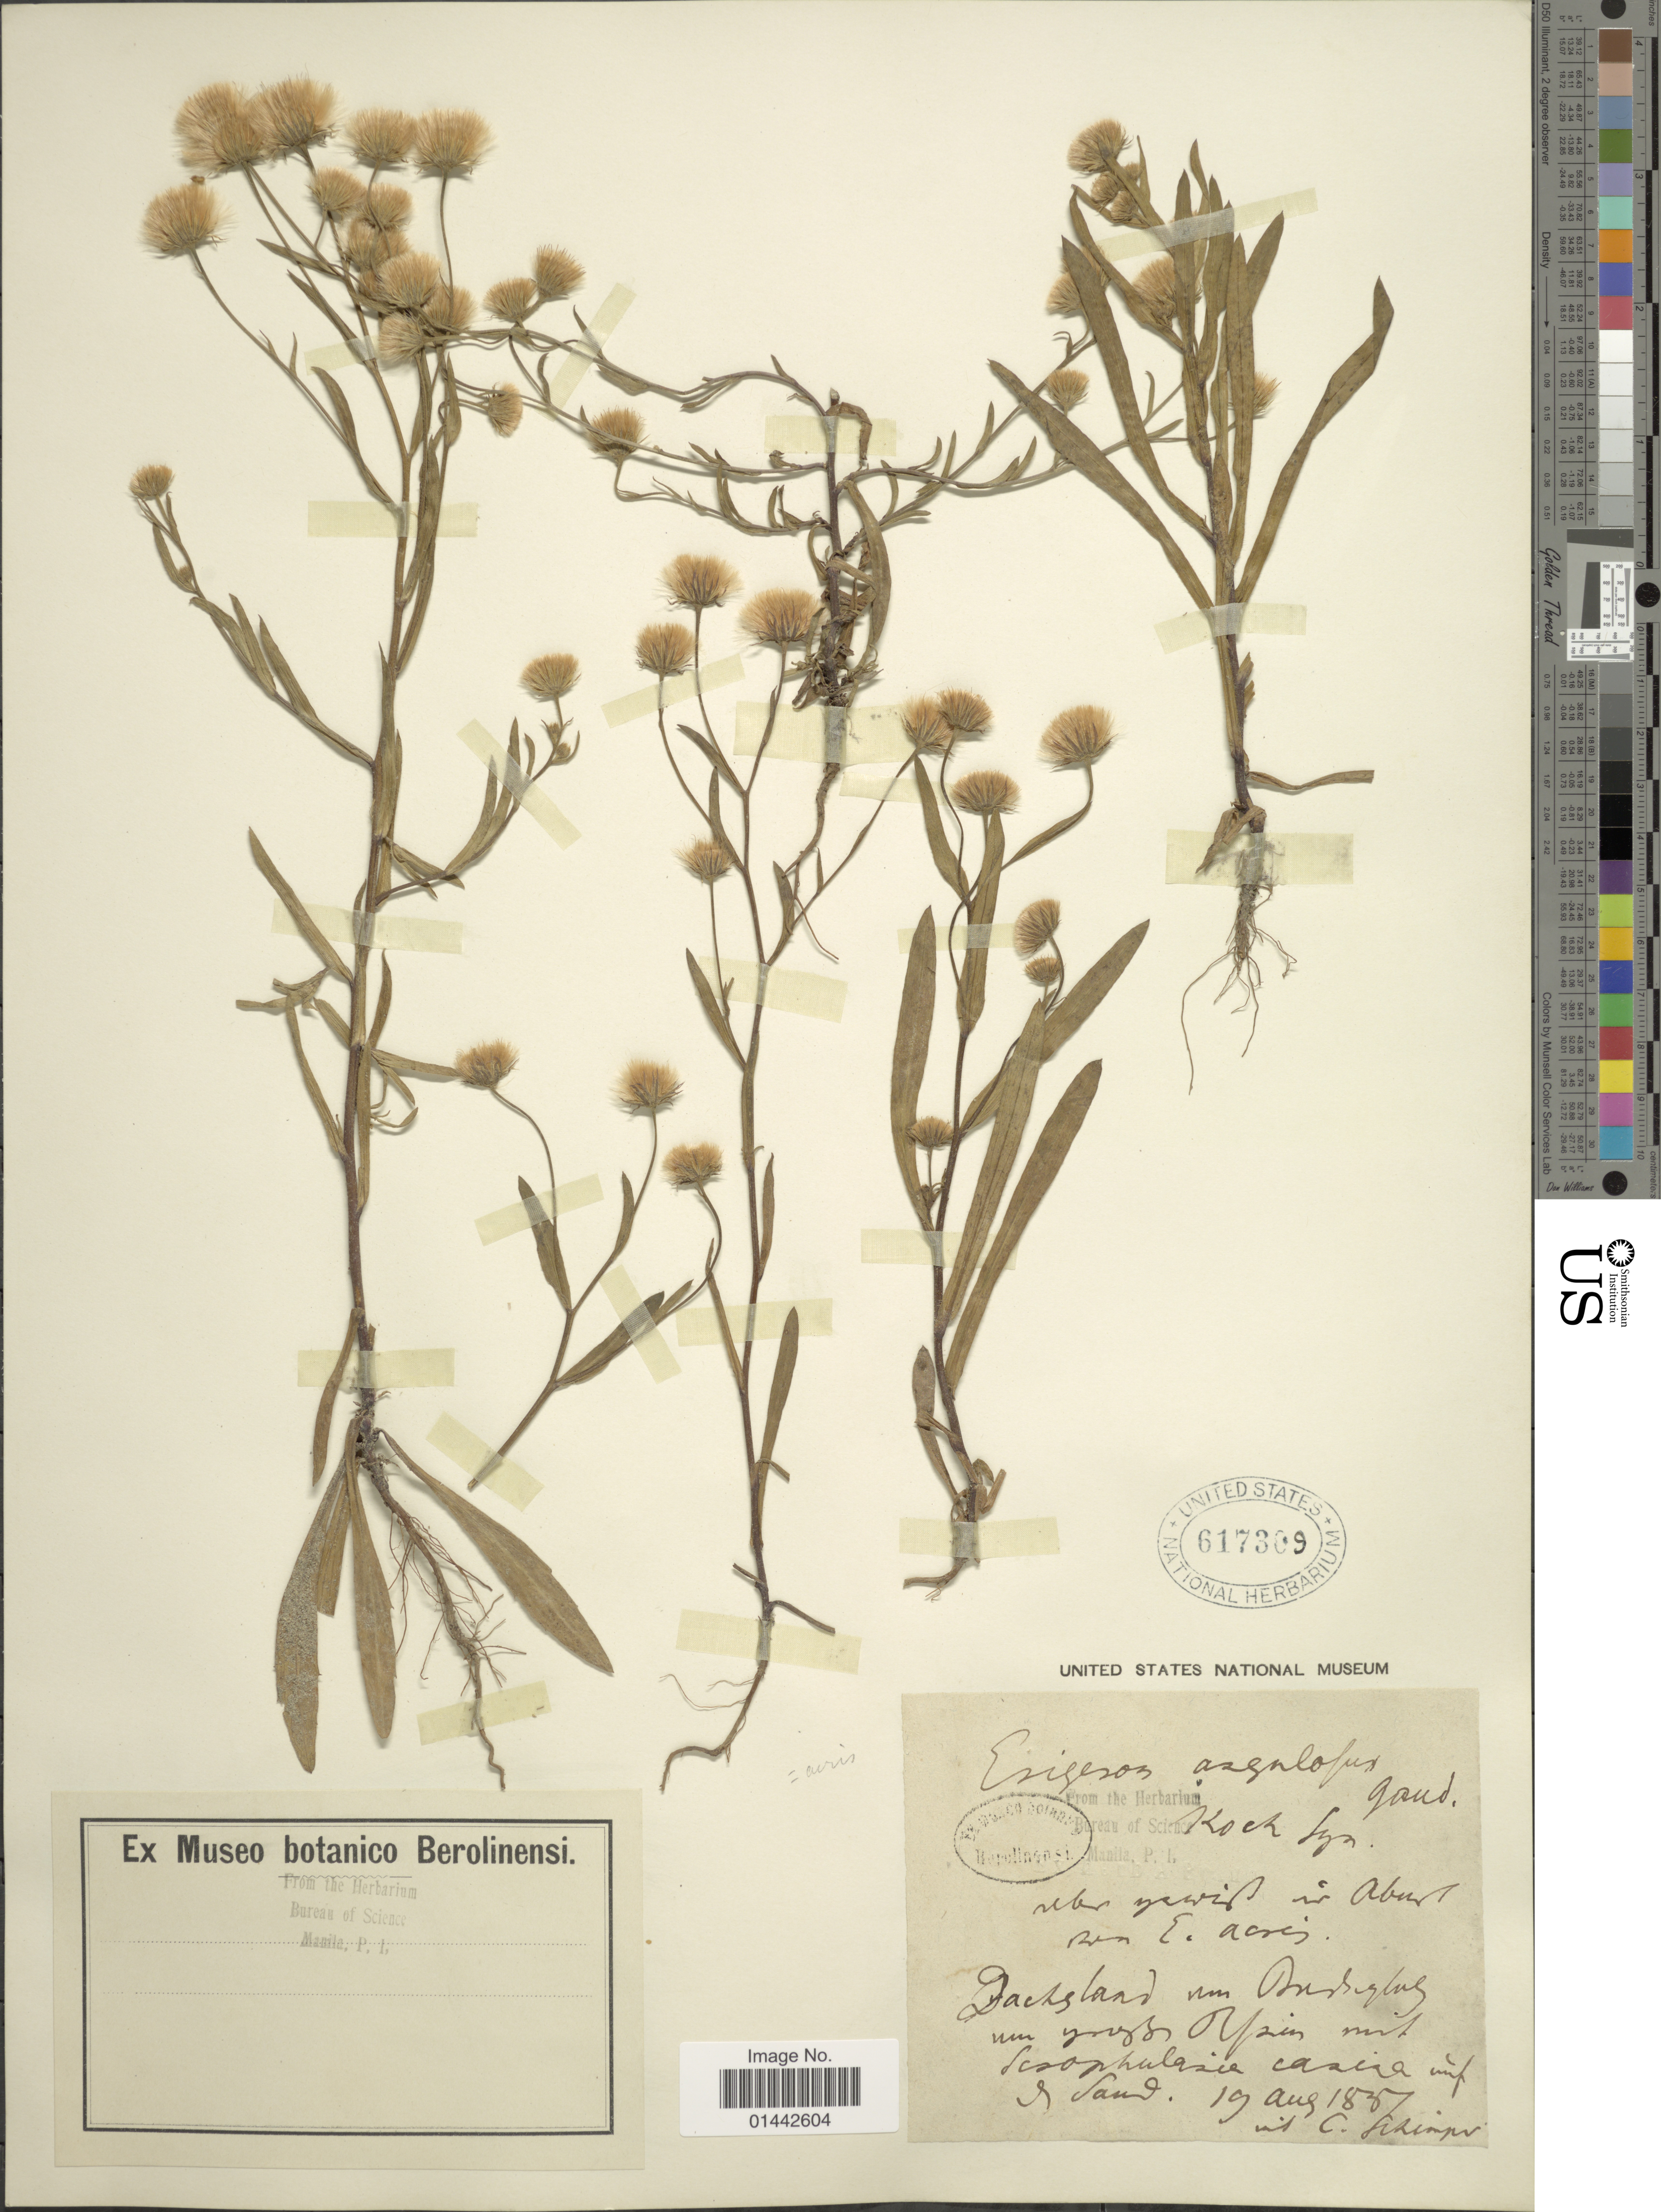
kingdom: Plantae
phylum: Tracheophyta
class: Magnoliopsida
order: Asterales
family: Asteraceae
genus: Erigeron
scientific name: Erigeron acris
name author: L.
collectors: C. Schimper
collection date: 1857-08-19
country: Germany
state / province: Baden-Württemberg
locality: Dachsland um Drdglng um yoygdy R/zin mit Scophulaie caaciaa imo & land. [interpreted]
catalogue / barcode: US 617309